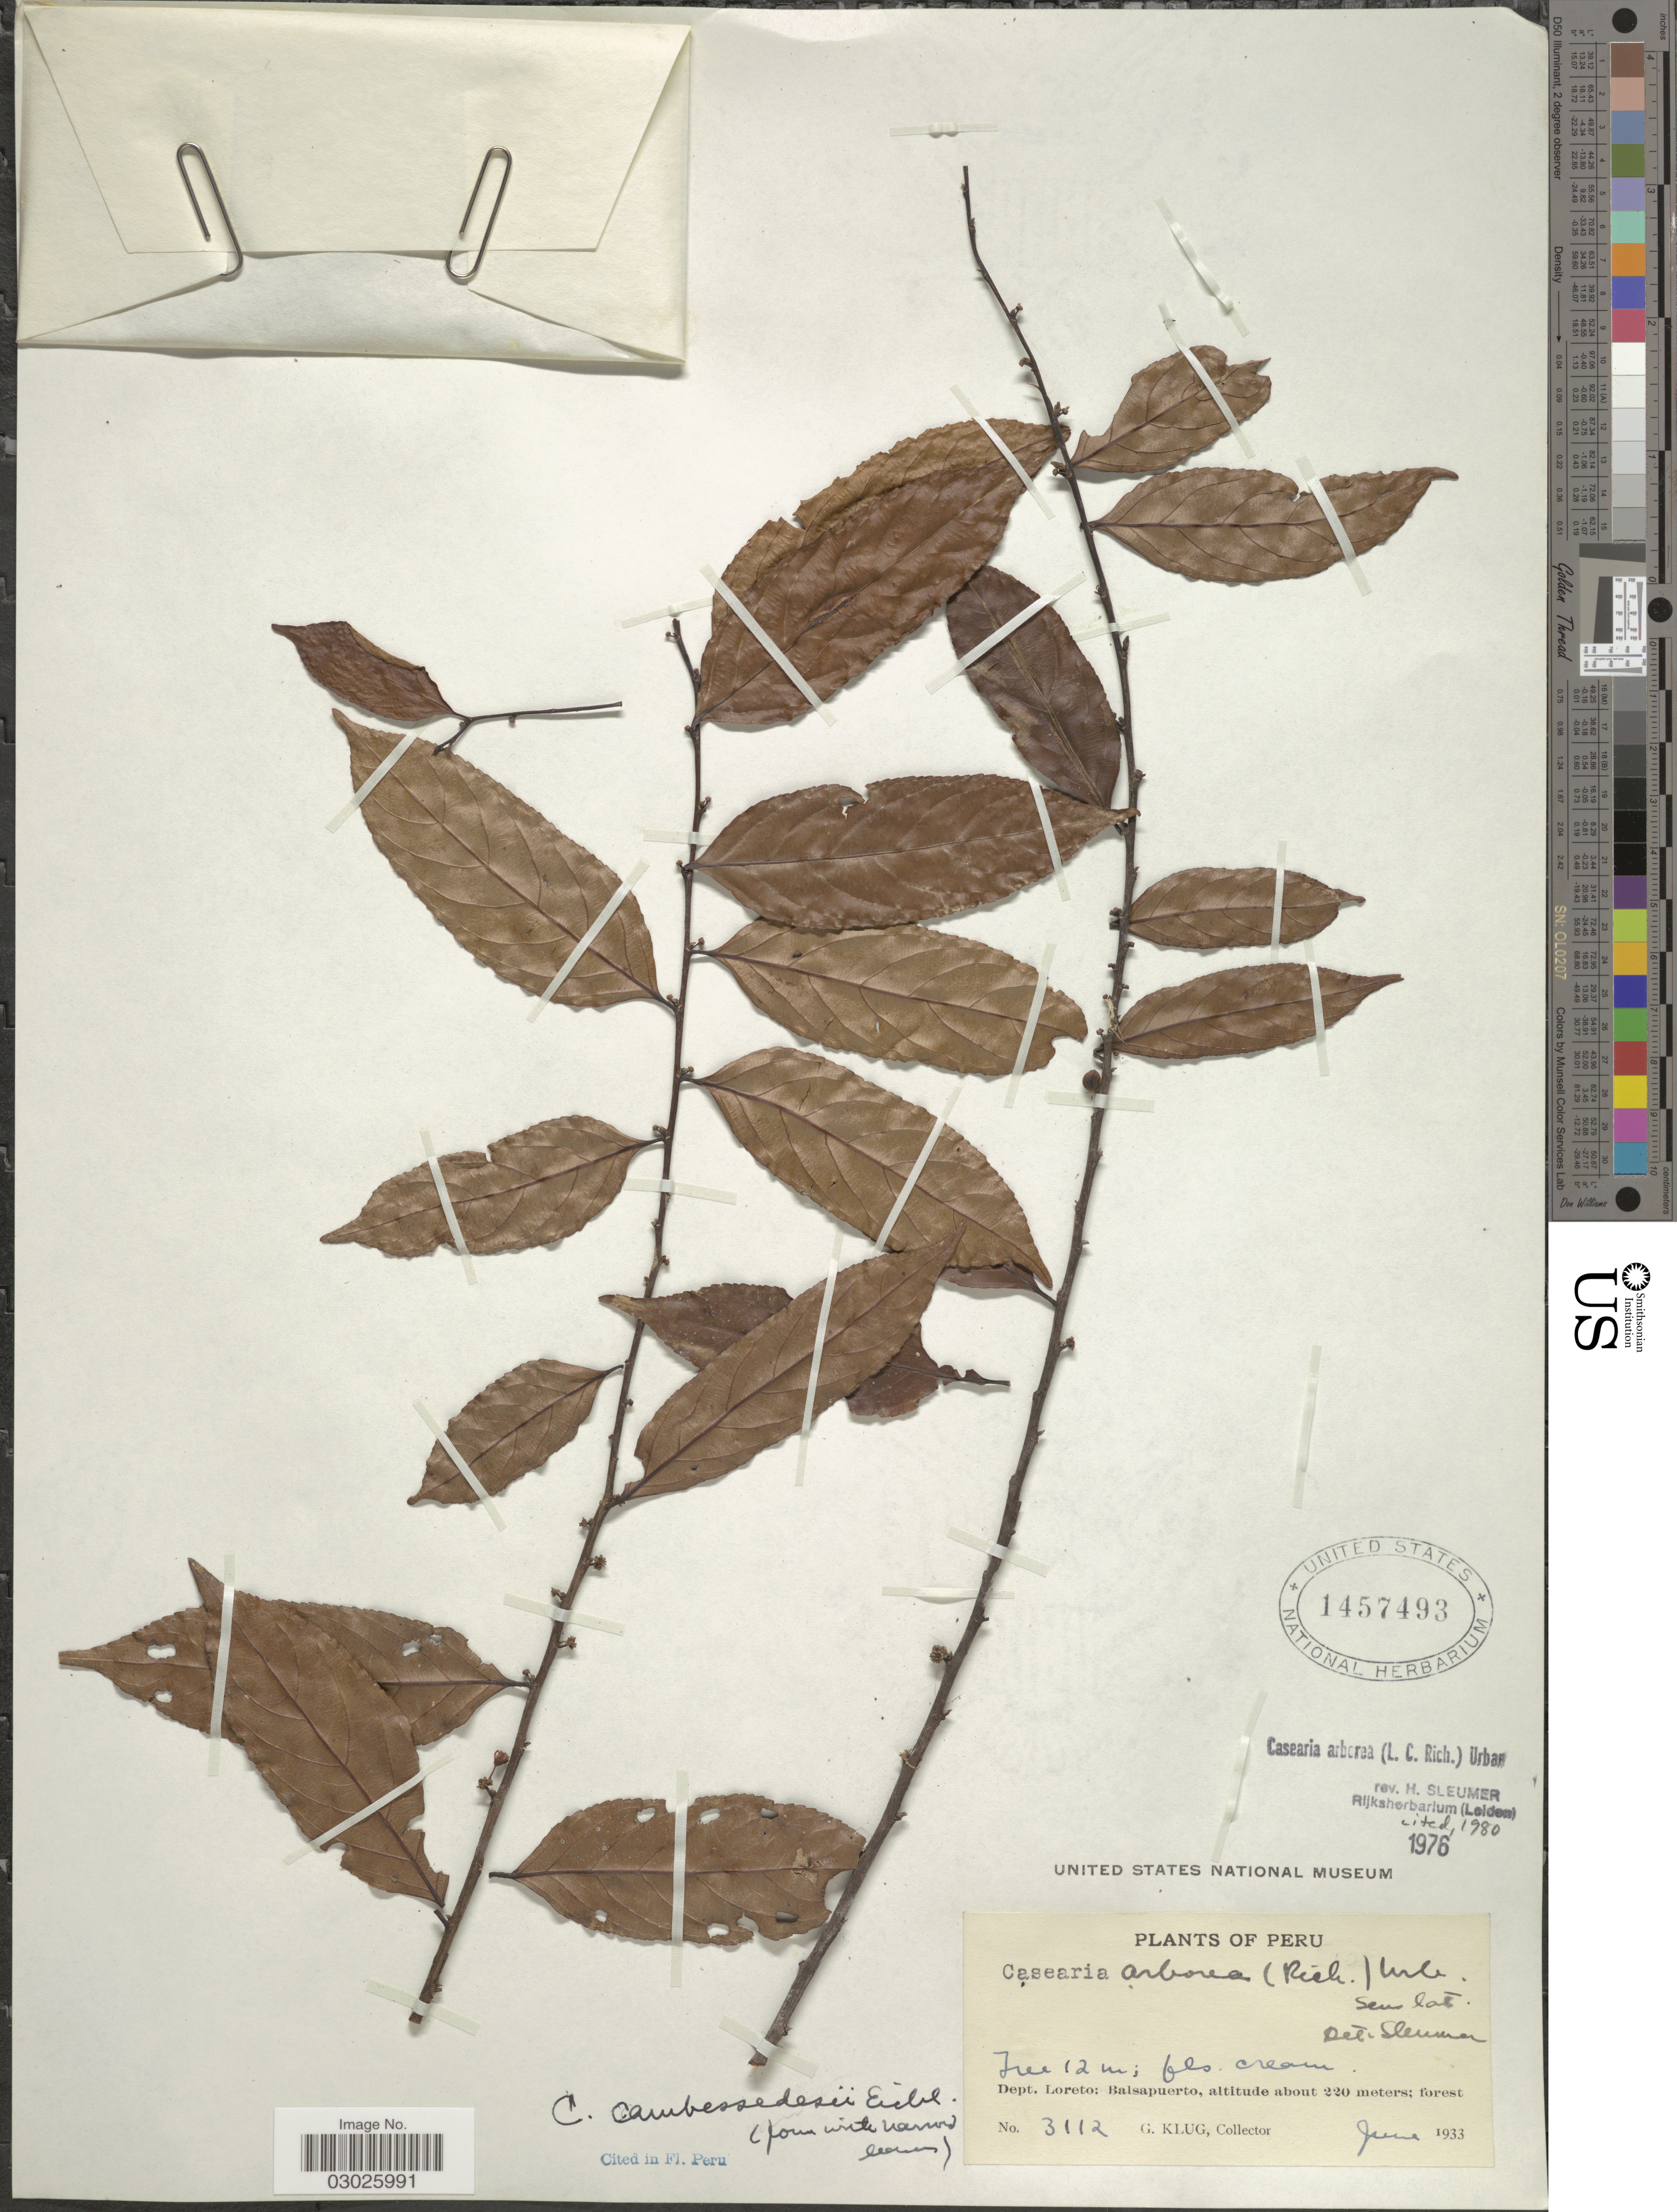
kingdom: Plantae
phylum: Tracheophyta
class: Magnoliopsida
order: Malpighiales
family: Salicaceae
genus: Casearia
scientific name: Casearia arborea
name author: (Rich.) Urb.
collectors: G. Klug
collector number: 3112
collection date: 1933-06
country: Peru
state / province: Loreto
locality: Dept. Loreto: Balsapuerto.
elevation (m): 220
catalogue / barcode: US 1457493